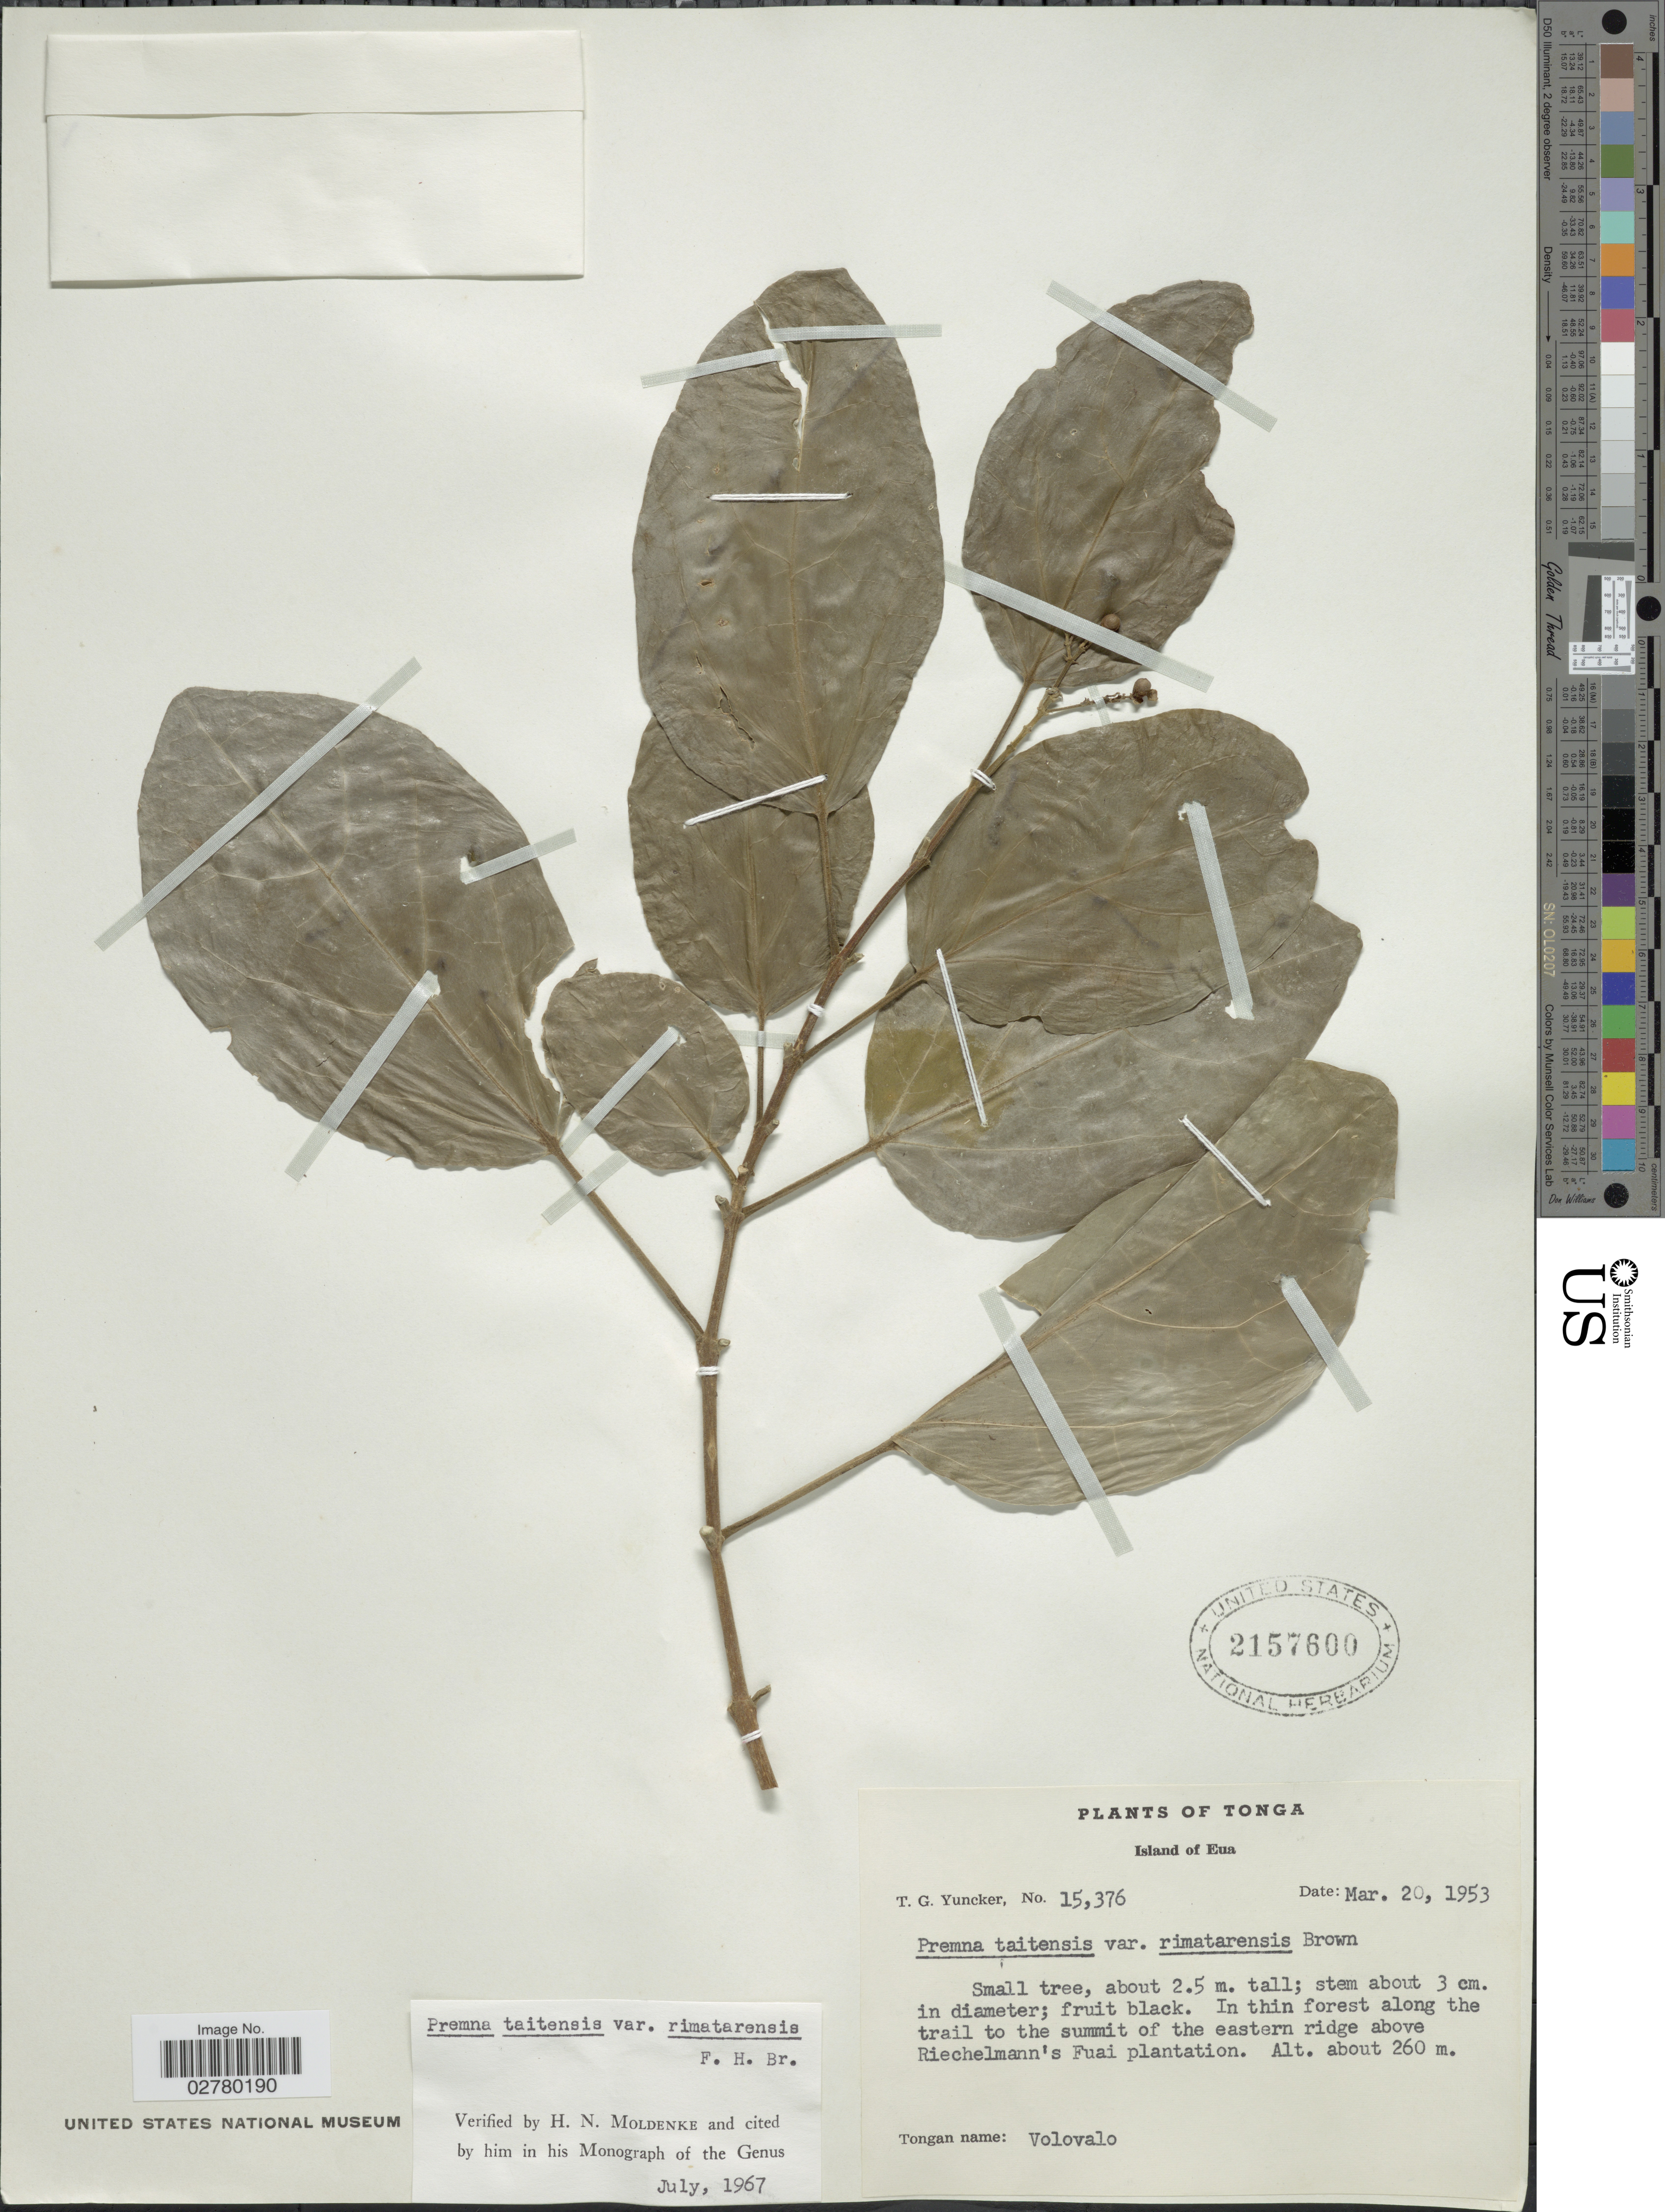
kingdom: Plantae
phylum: Tracheophyta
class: Magnoliopsida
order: Lamiales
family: Lamiaceae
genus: Premna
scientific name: Premna taitensis var. rimatarensis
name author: F. Br.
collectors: T. G. Yuncker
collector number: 15376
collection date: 1953-03-20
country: Tonga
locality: Island of Eua. In thin forest along the trail to the summit of the eastern ridge above Riechelmann's Fuai plantation.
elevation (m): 260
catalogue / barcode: US 2157600